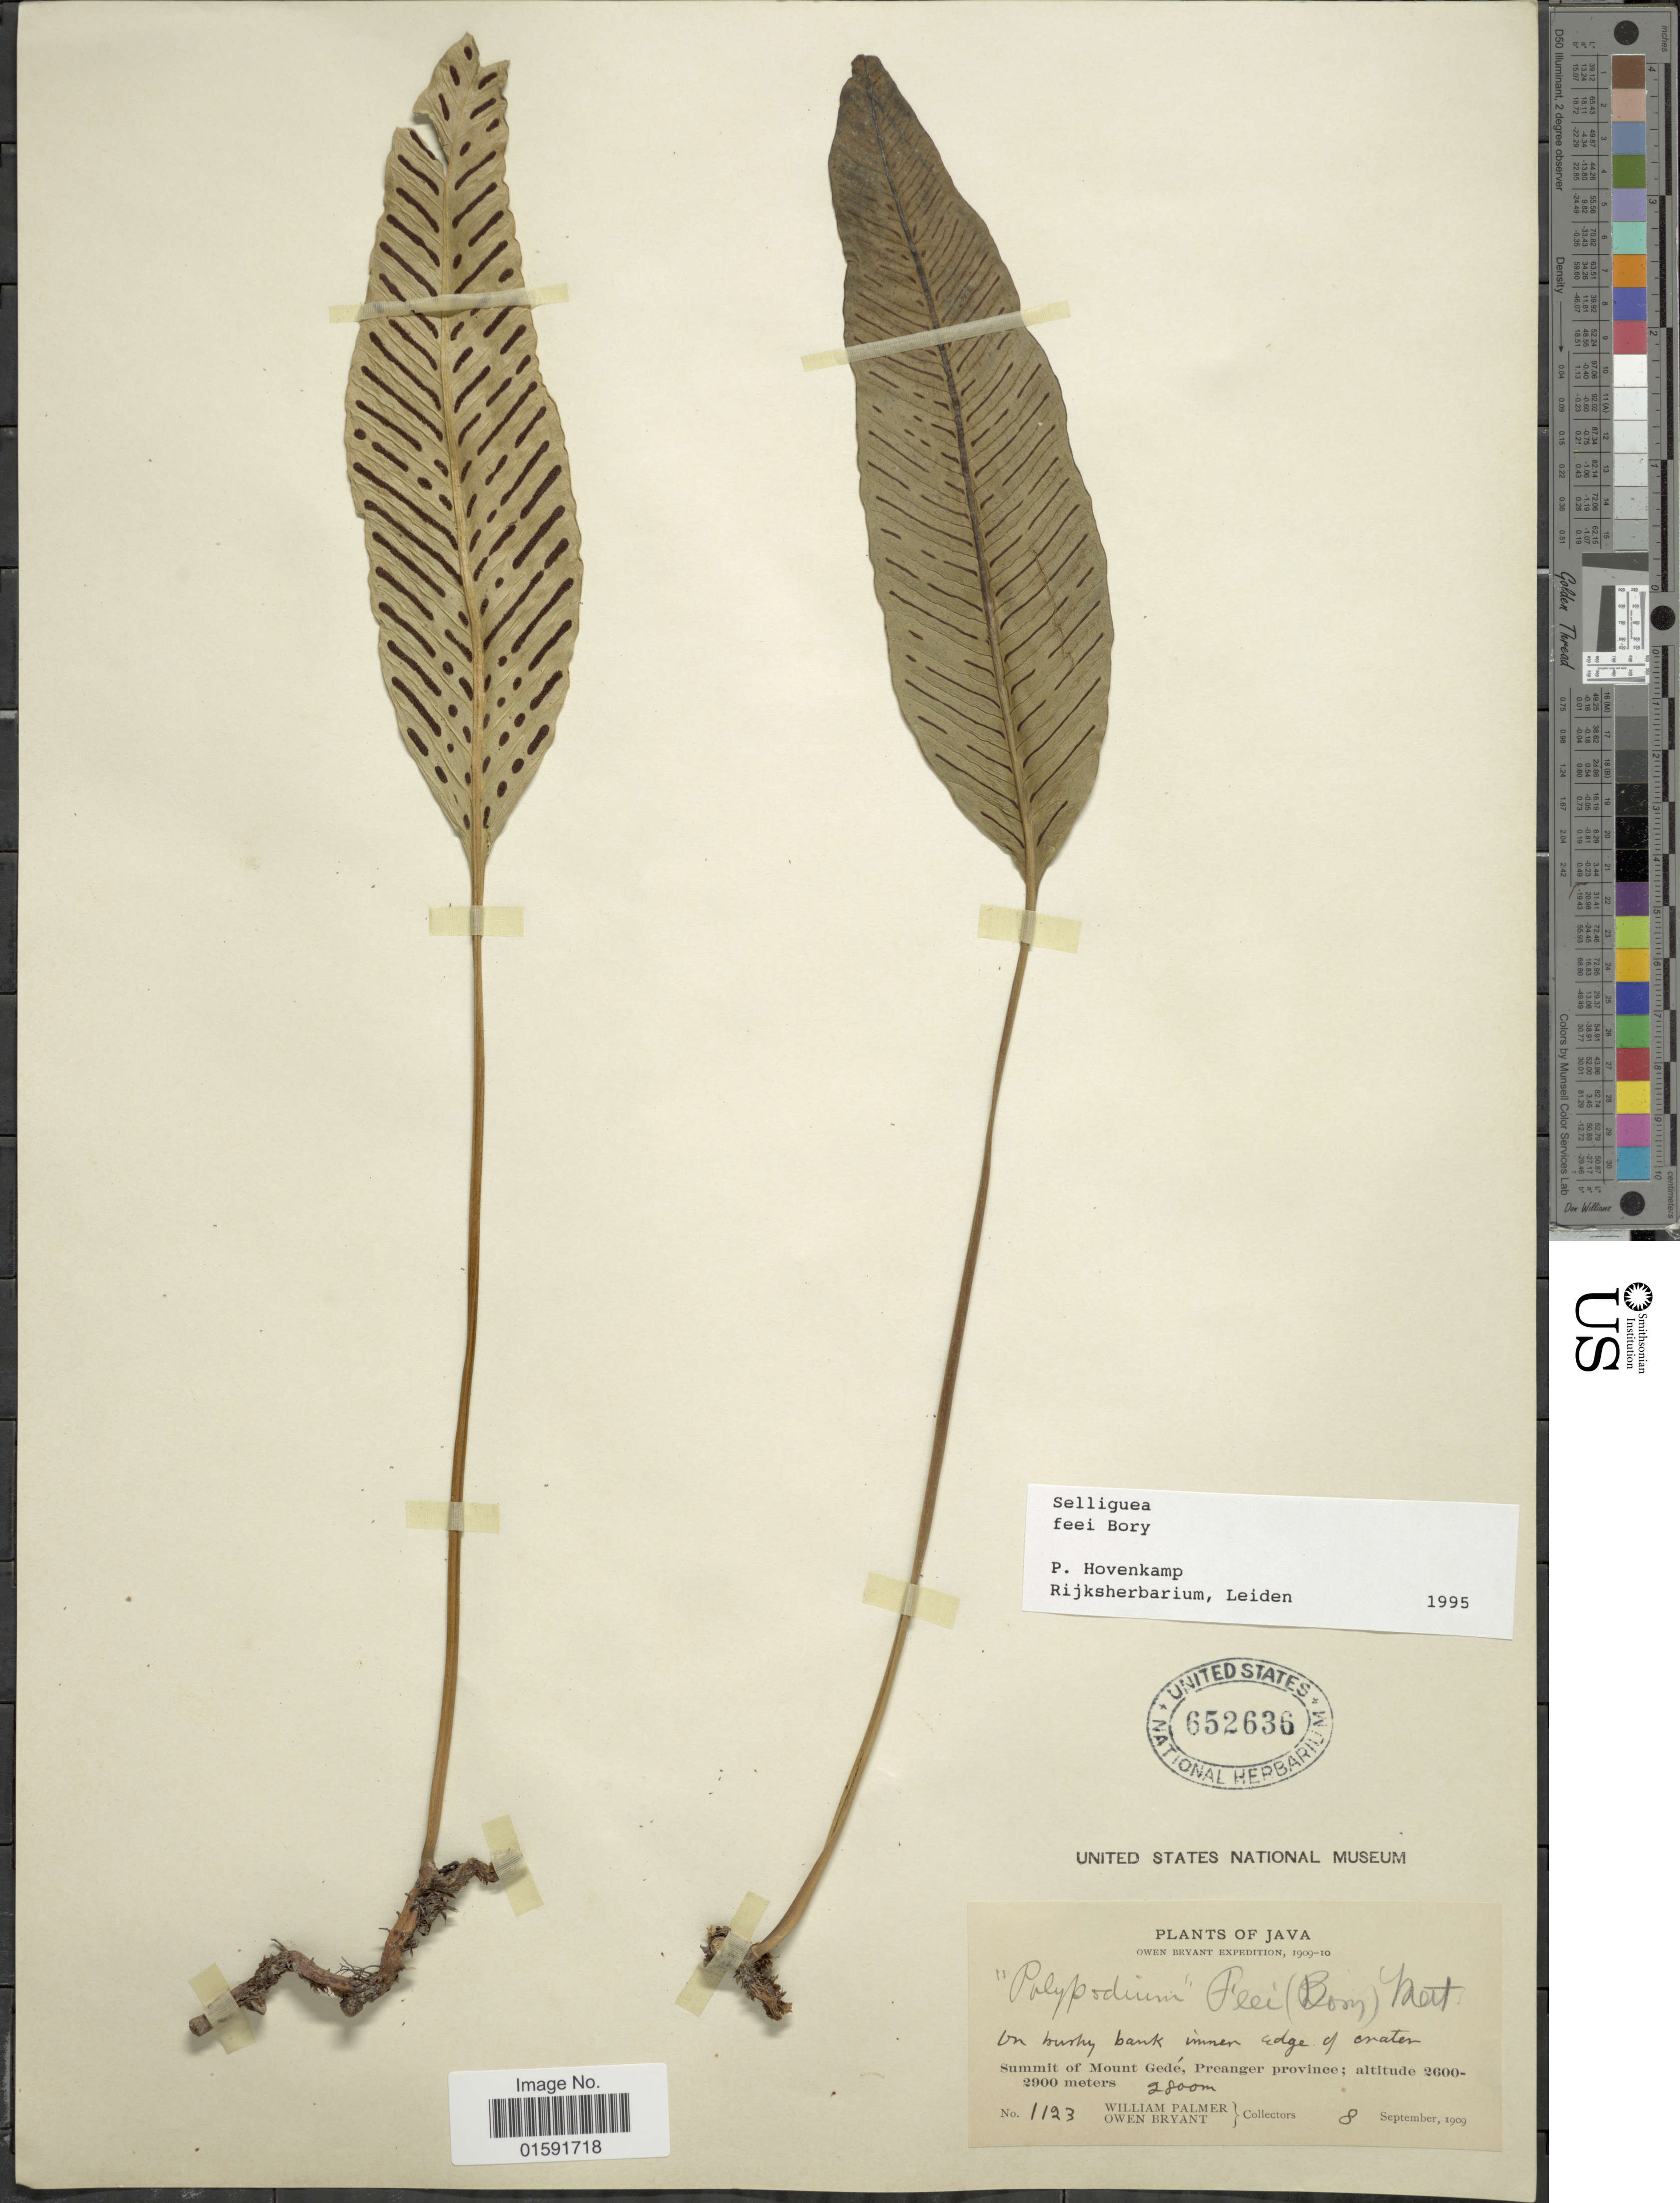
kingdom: Plantae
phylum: Tracheophyta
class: Polypodiopsida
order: Polypodiales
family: Polypodiaceae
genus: Selliguea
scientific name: Selliguea feei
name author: Bory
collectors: W. Palmer & O. Bryant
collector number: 1123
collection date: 1909-09-08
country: Indonesia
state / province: Java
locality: Summit of Mount Gedé, Preanger Province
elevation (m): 2800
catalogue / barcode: US 652636